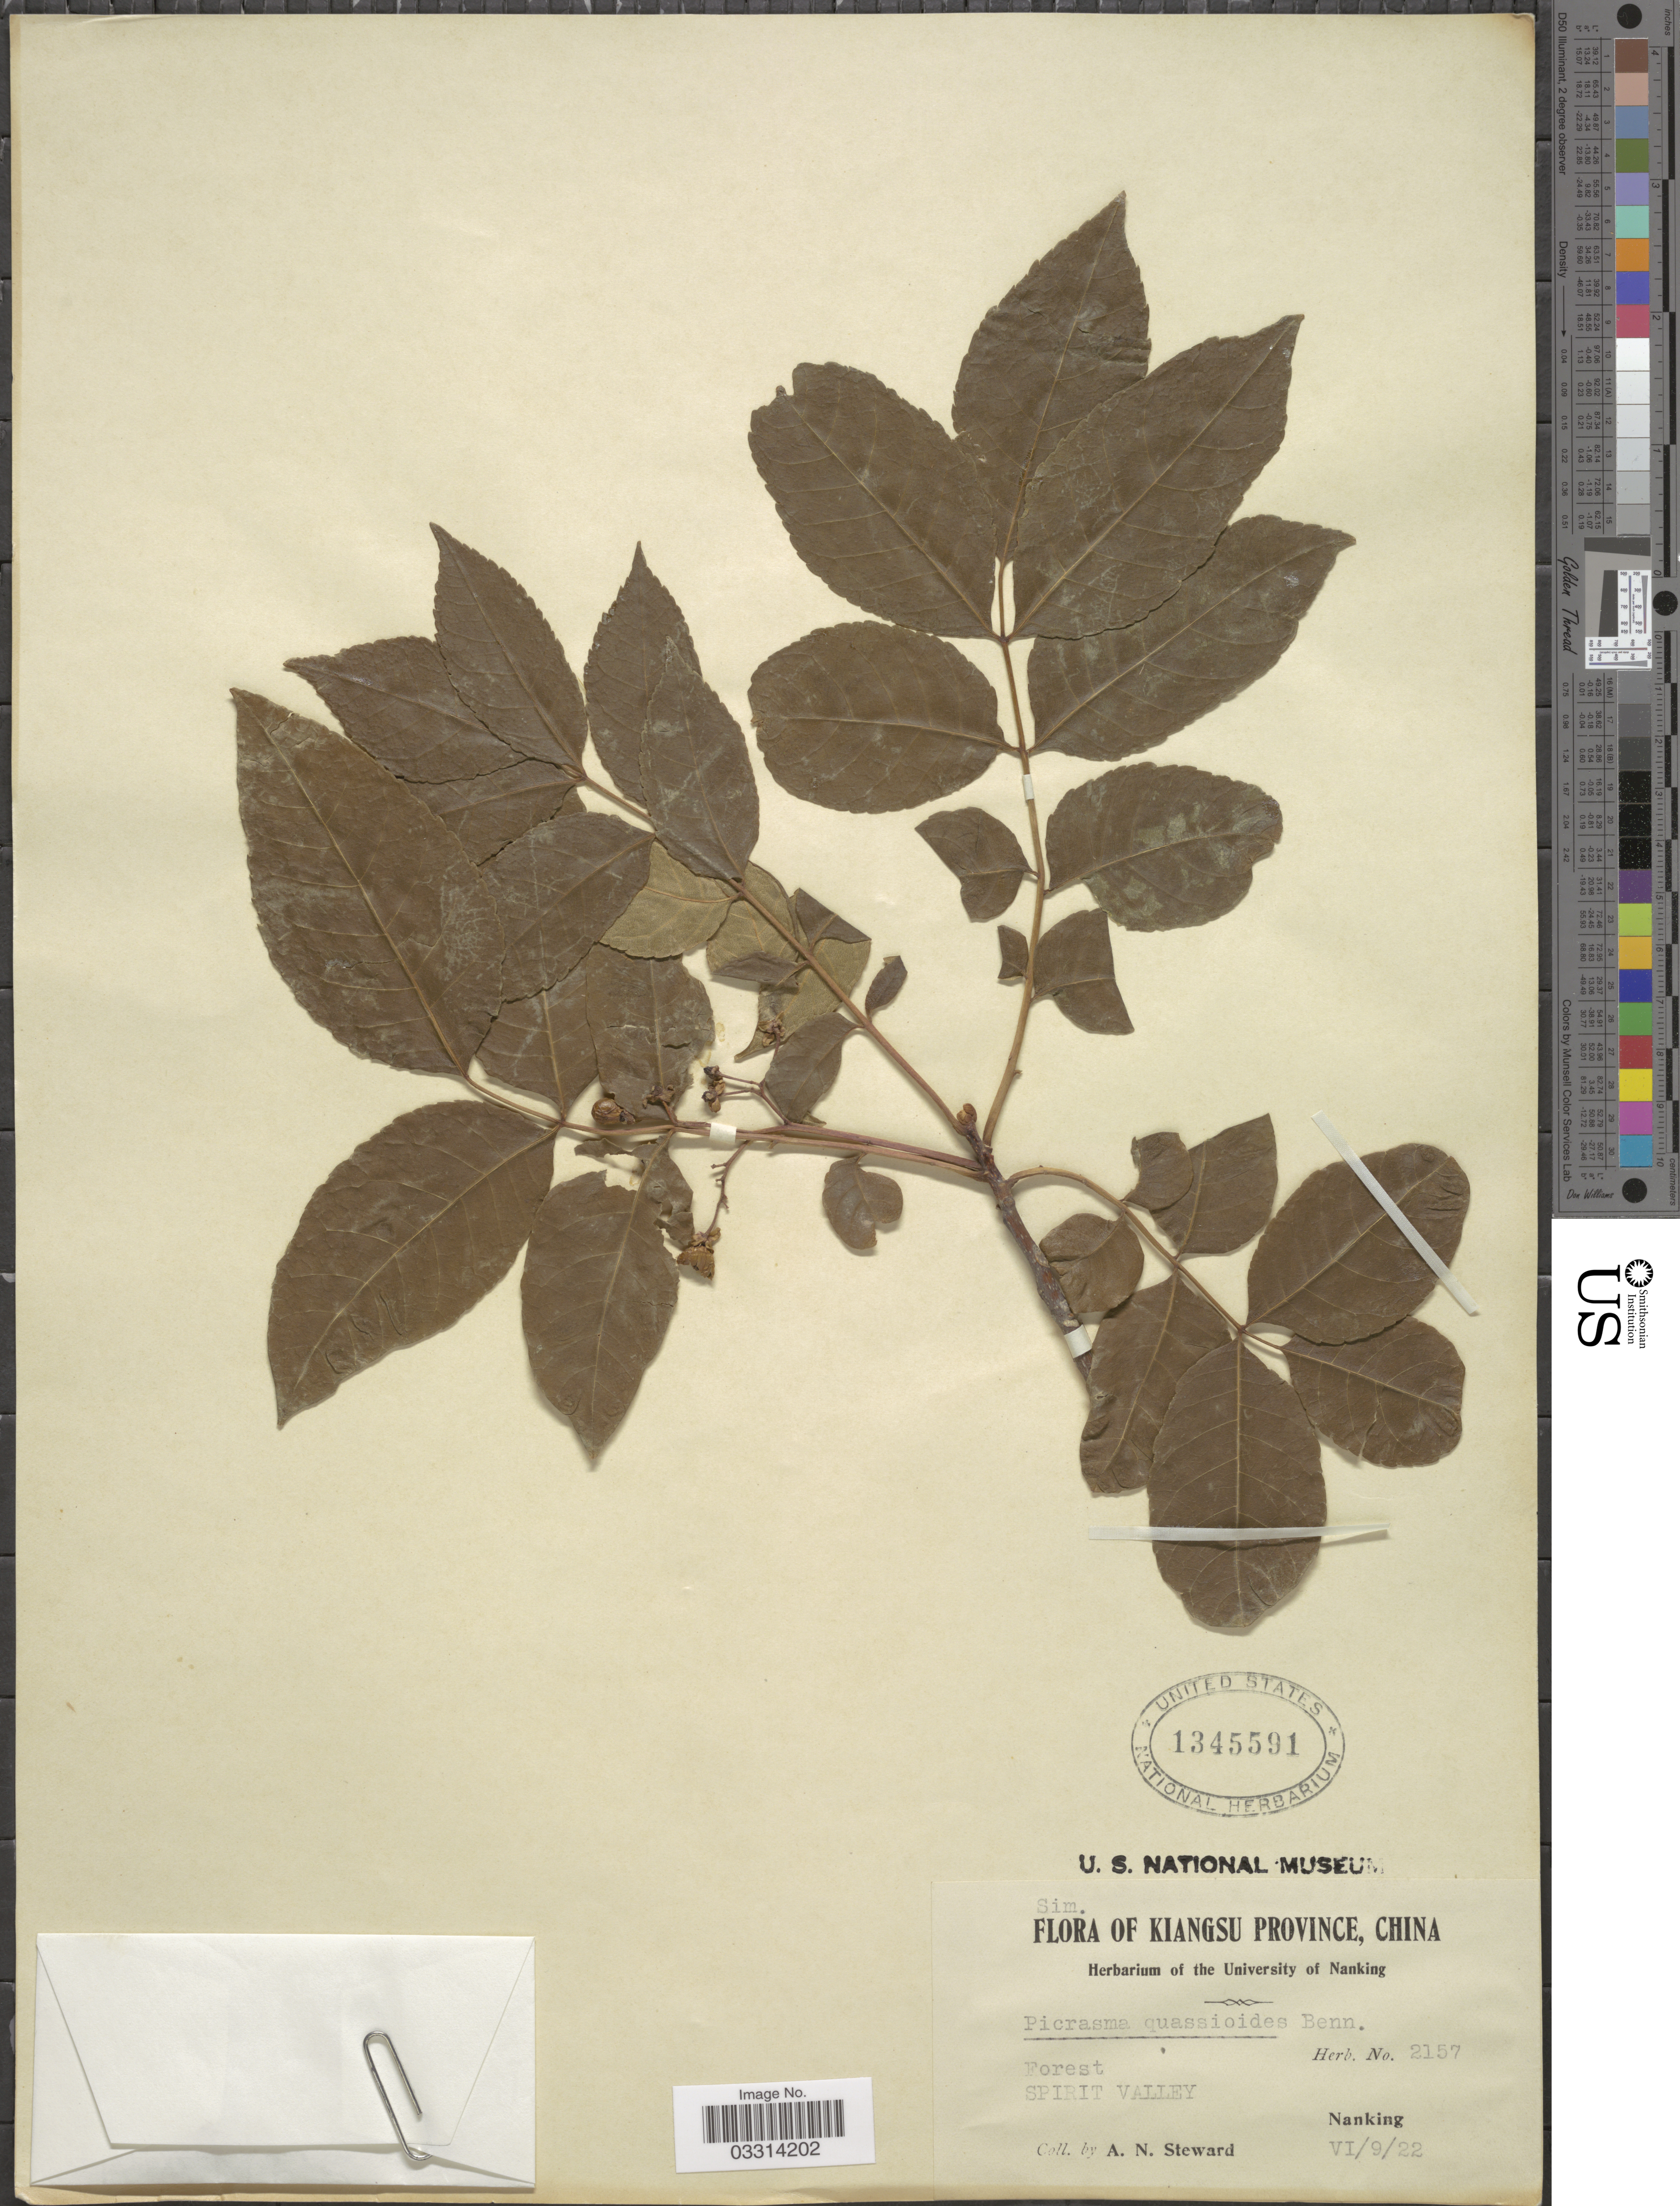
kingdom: Plantae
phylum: Tracheophyta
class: Magnoliopsida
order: Sapindales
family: Simaroubaceae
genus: Picrasma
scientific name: Picrasma quassioides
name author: (D. Don) Benn.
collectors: A. N. Steward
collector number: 2157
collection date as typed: Transcribed d/m/y: 9/6/22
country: China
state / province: Jiangsu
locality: Kiangsu Province. Spirit Valley. Nanking.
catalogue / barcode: US 1345591